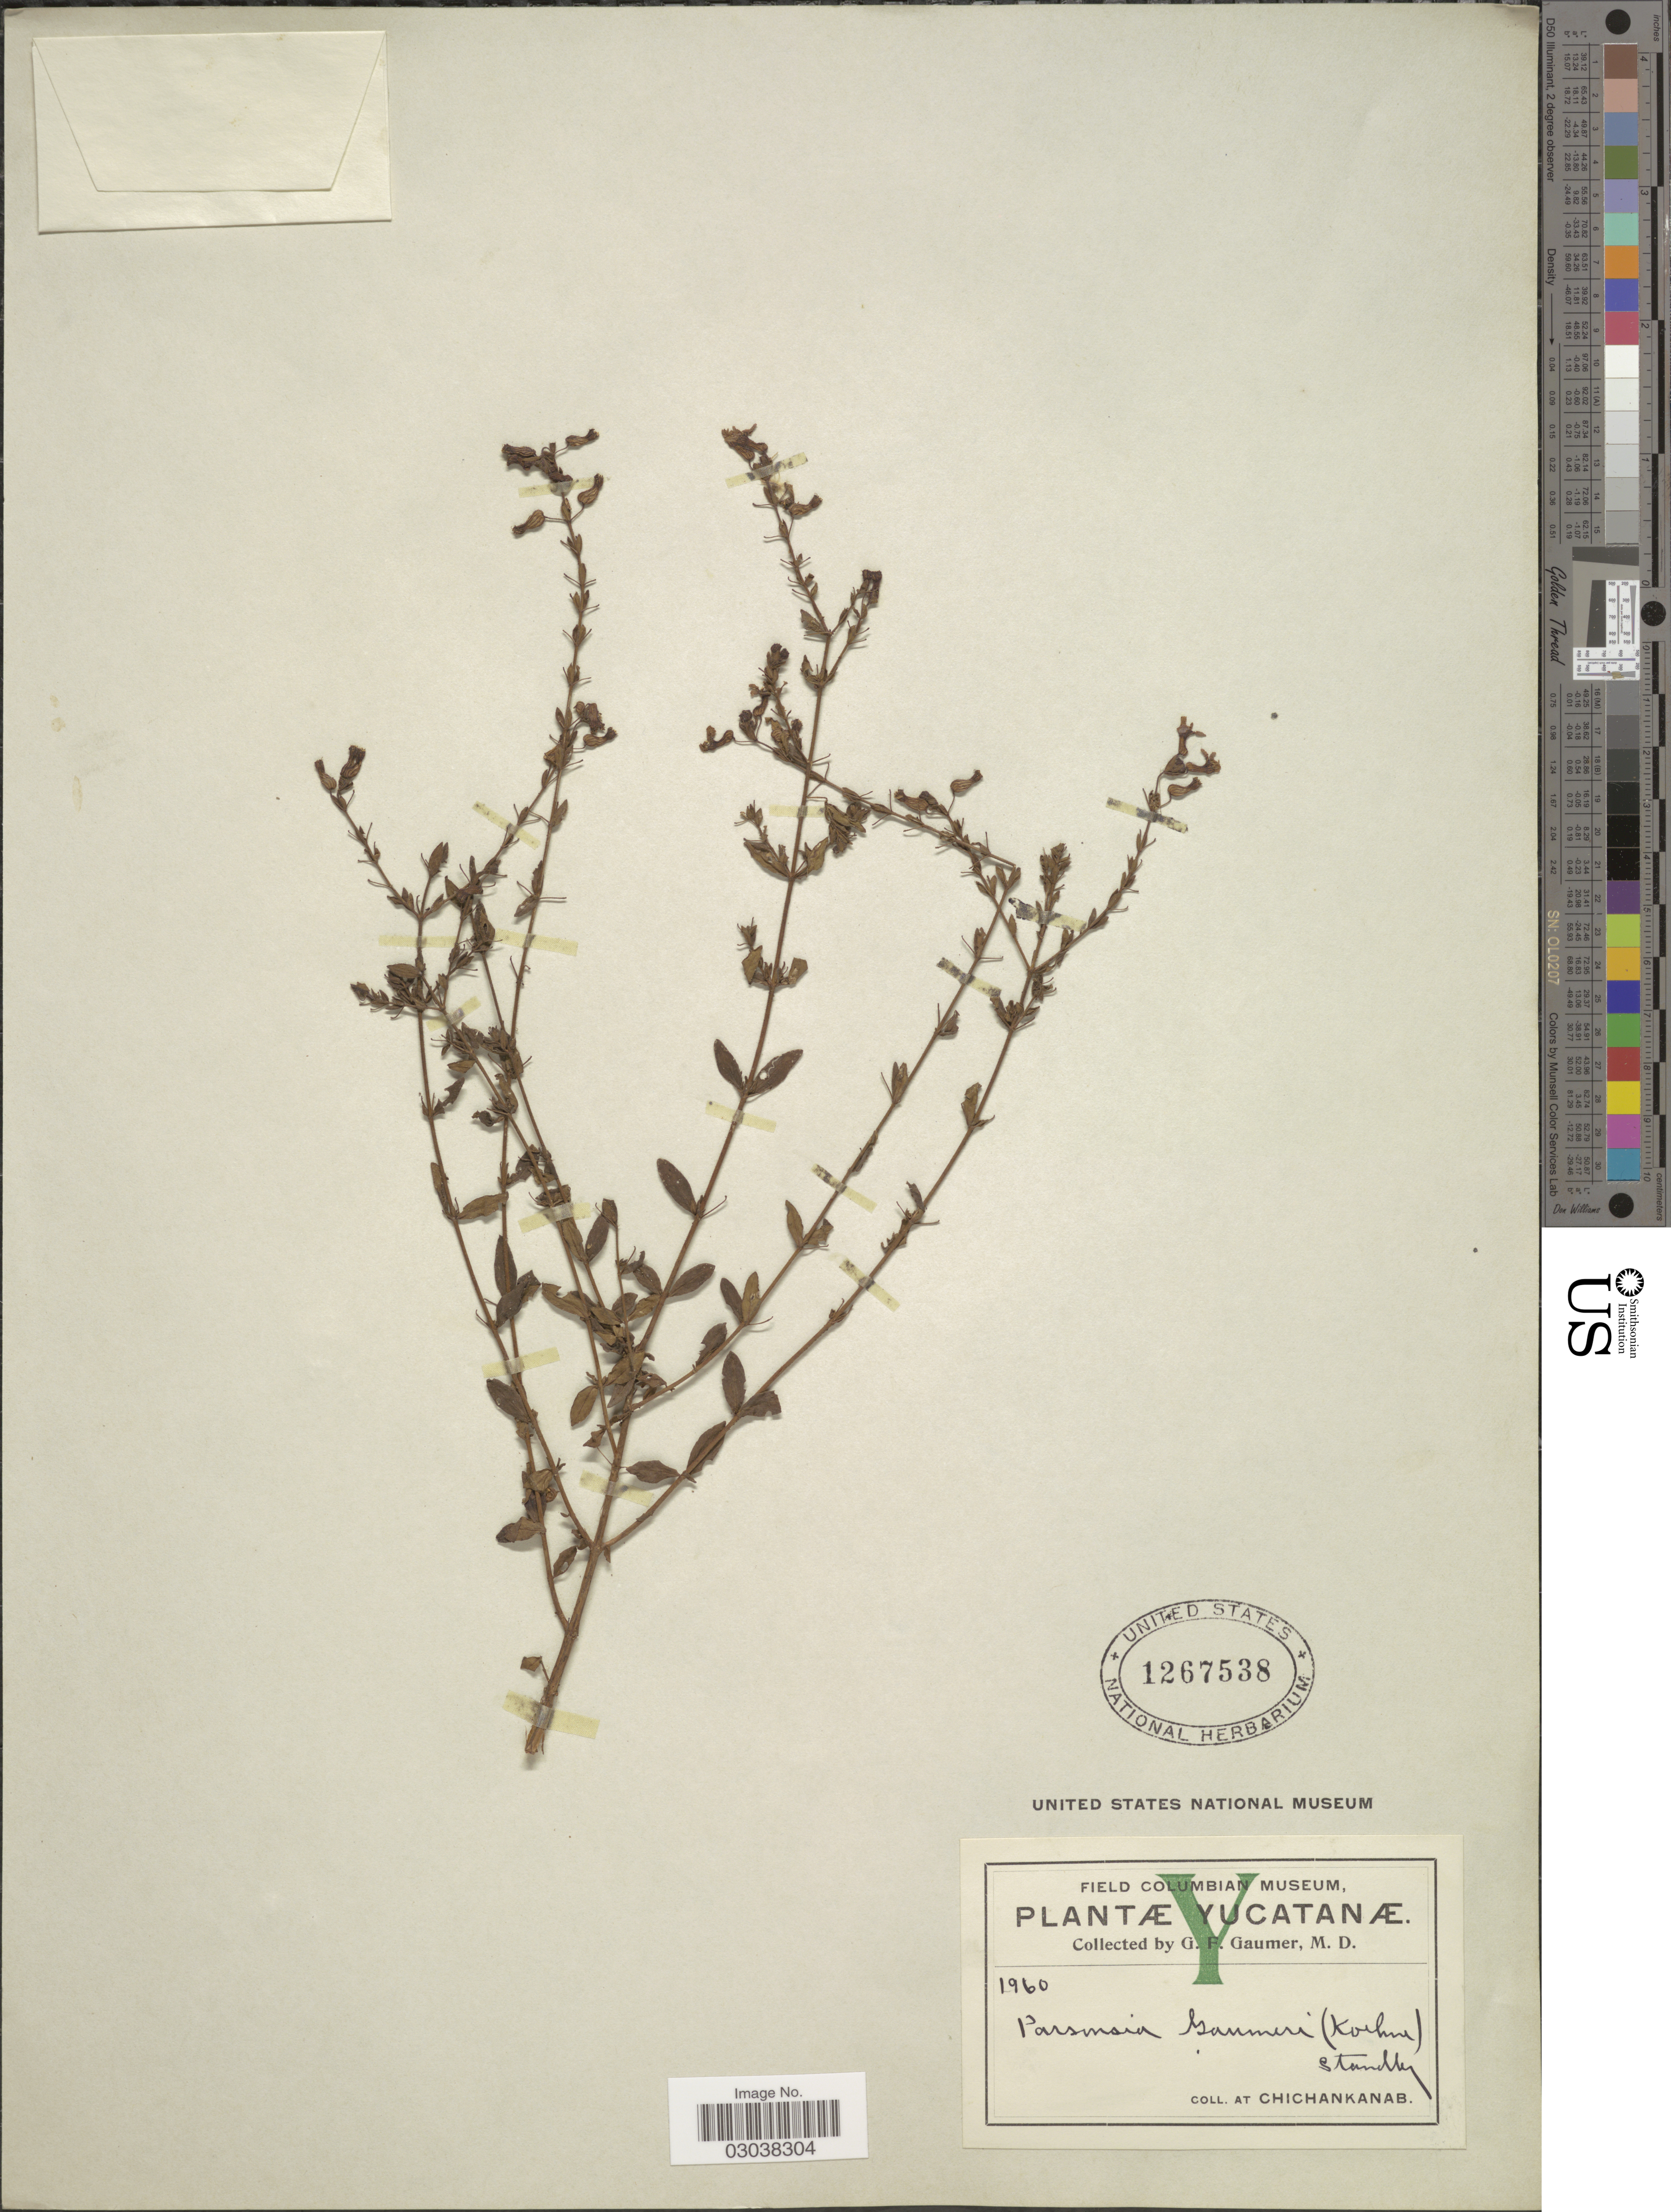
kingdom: Plantae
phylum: Tracheophyta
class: Magnoliopsida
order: Myrtales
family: Lythraceae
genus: Cuphea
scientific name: Cuphea gaumeri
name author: Koehne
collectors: G. F. Gaumer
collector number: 1960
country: Mexico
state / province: Yucatán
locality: Chichankanab.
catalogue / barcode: US 1267538